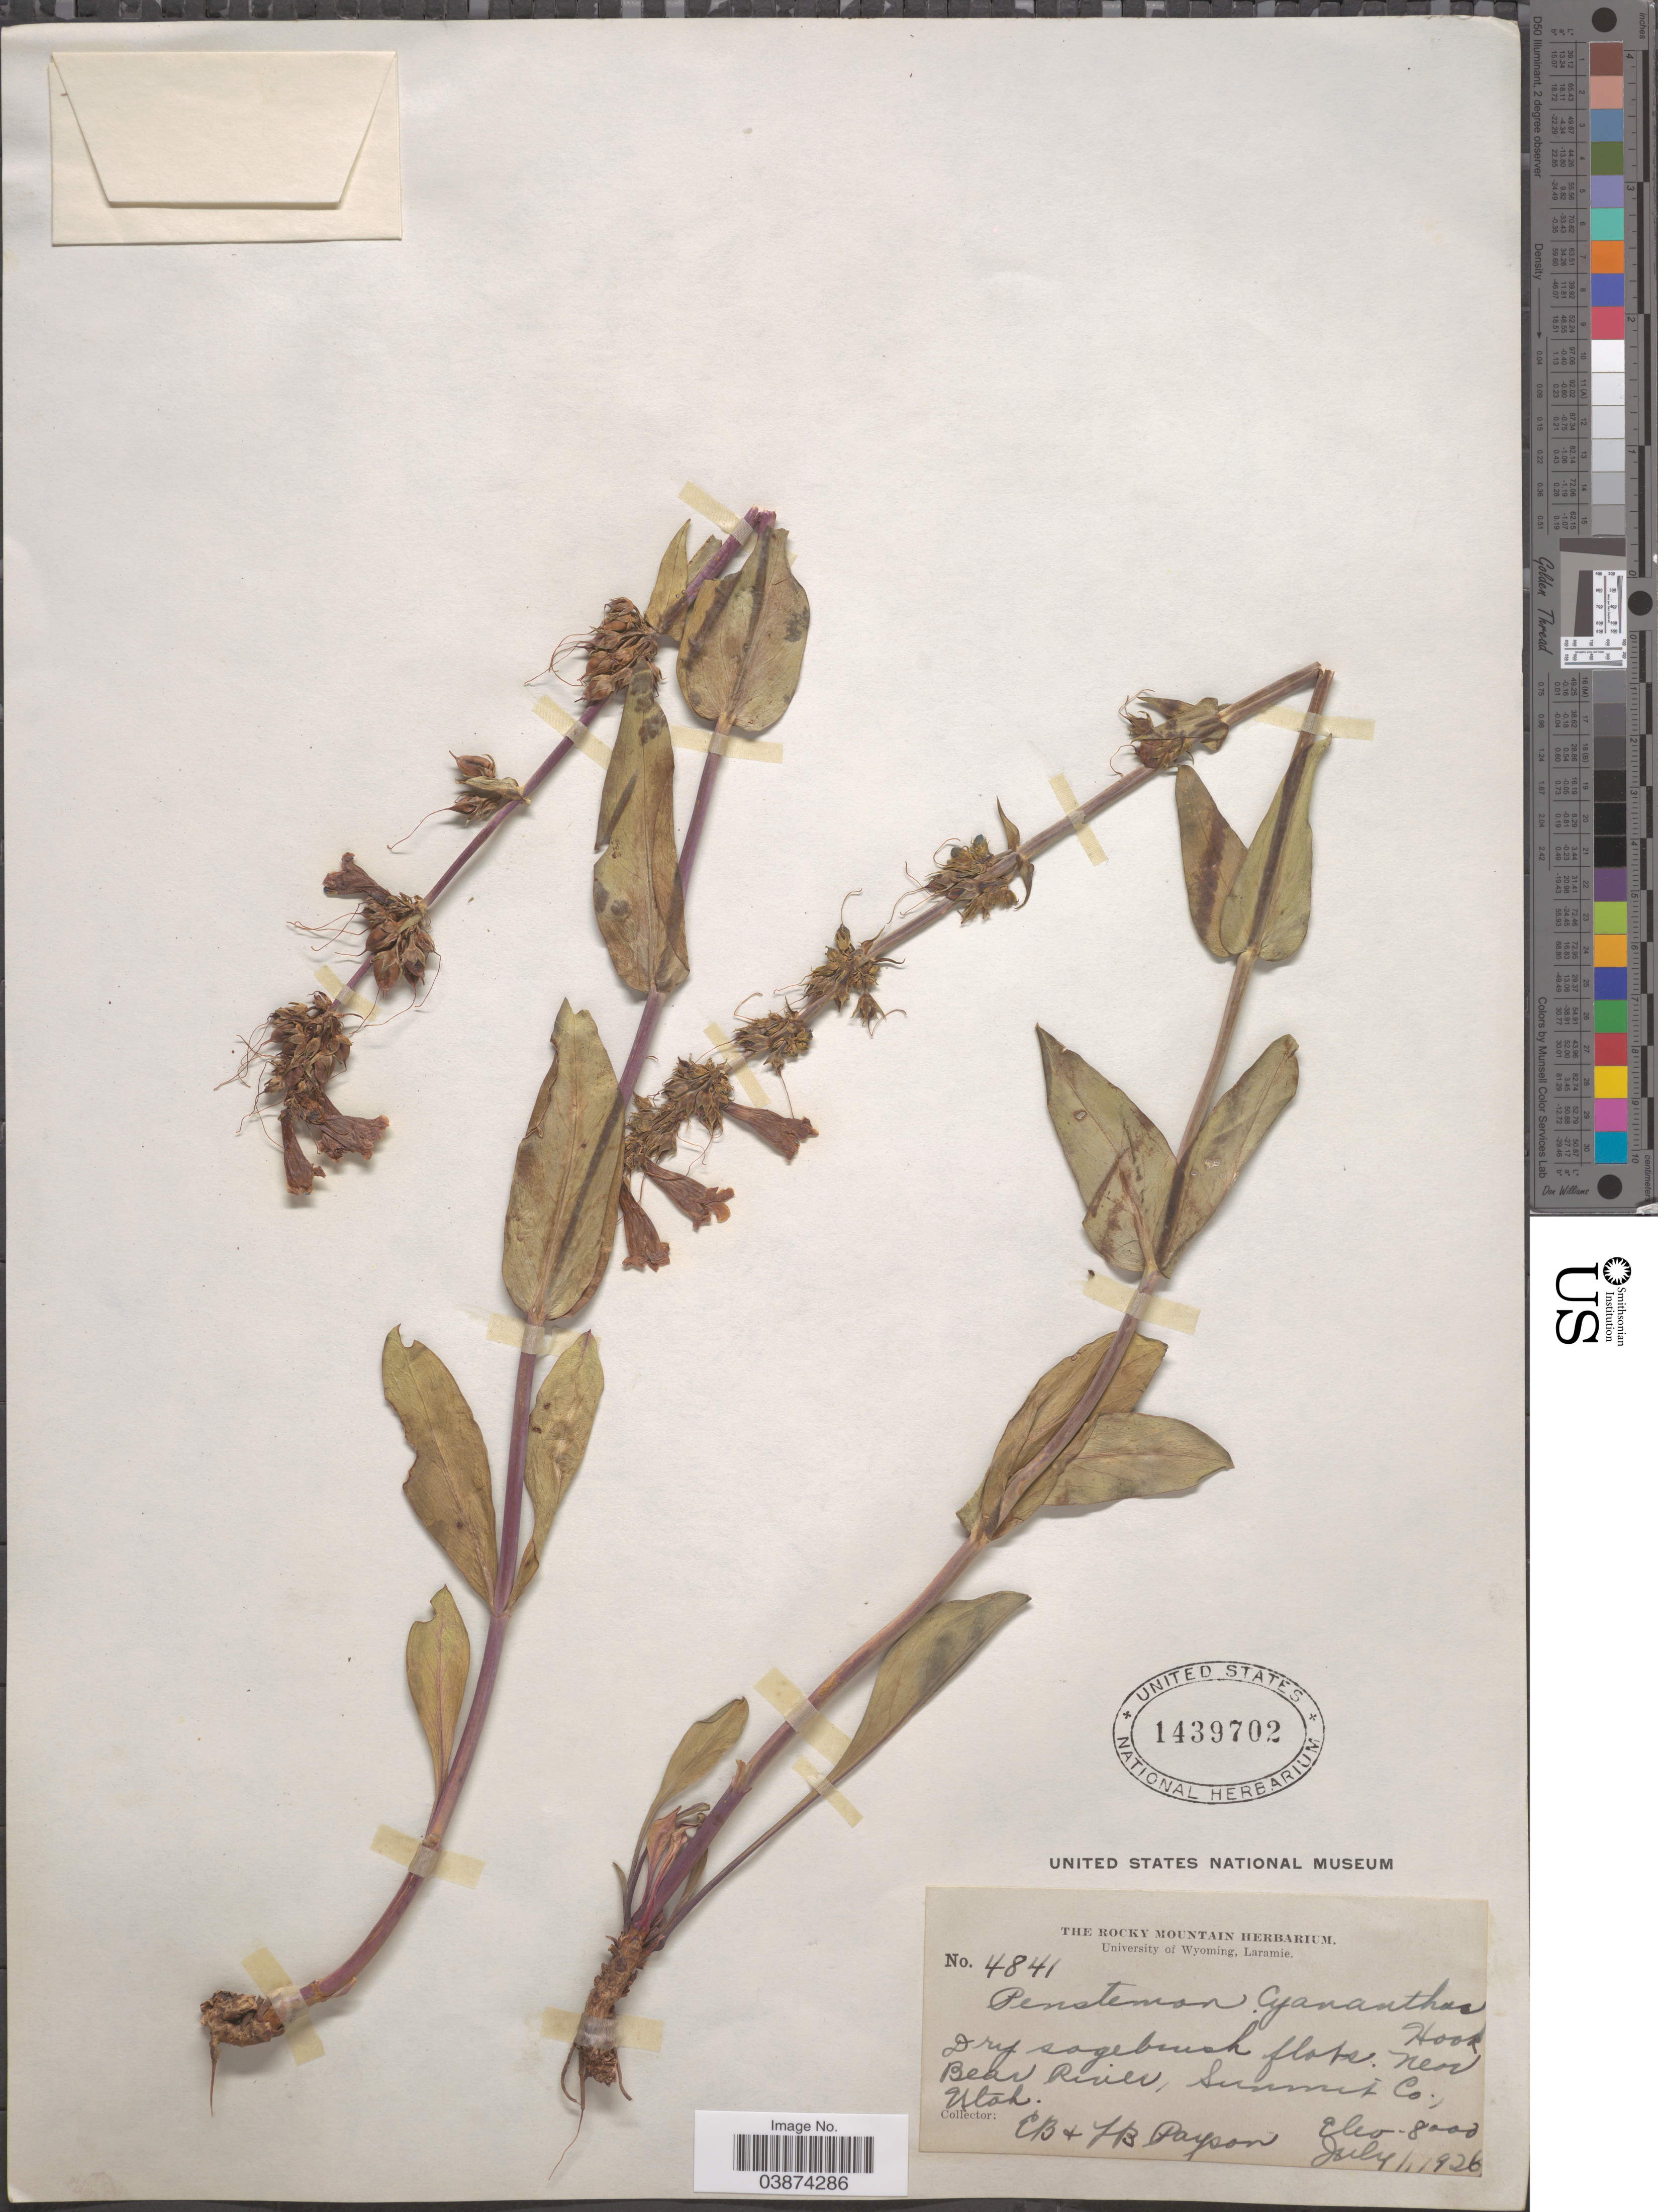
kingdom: Plantae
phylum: Tracheophyta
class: Magnoliopsida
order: Lamiales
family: Plantaginaceae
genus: Penstemon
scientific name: Penstemon cyananthus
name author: Hook.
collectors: E. B. Payson & L. Payson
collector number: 4841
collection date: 1926-07-01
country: United States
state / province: Utah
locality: Dry sagebrush flats. Near Bear River, Summit Co.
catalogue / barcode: US 1439702